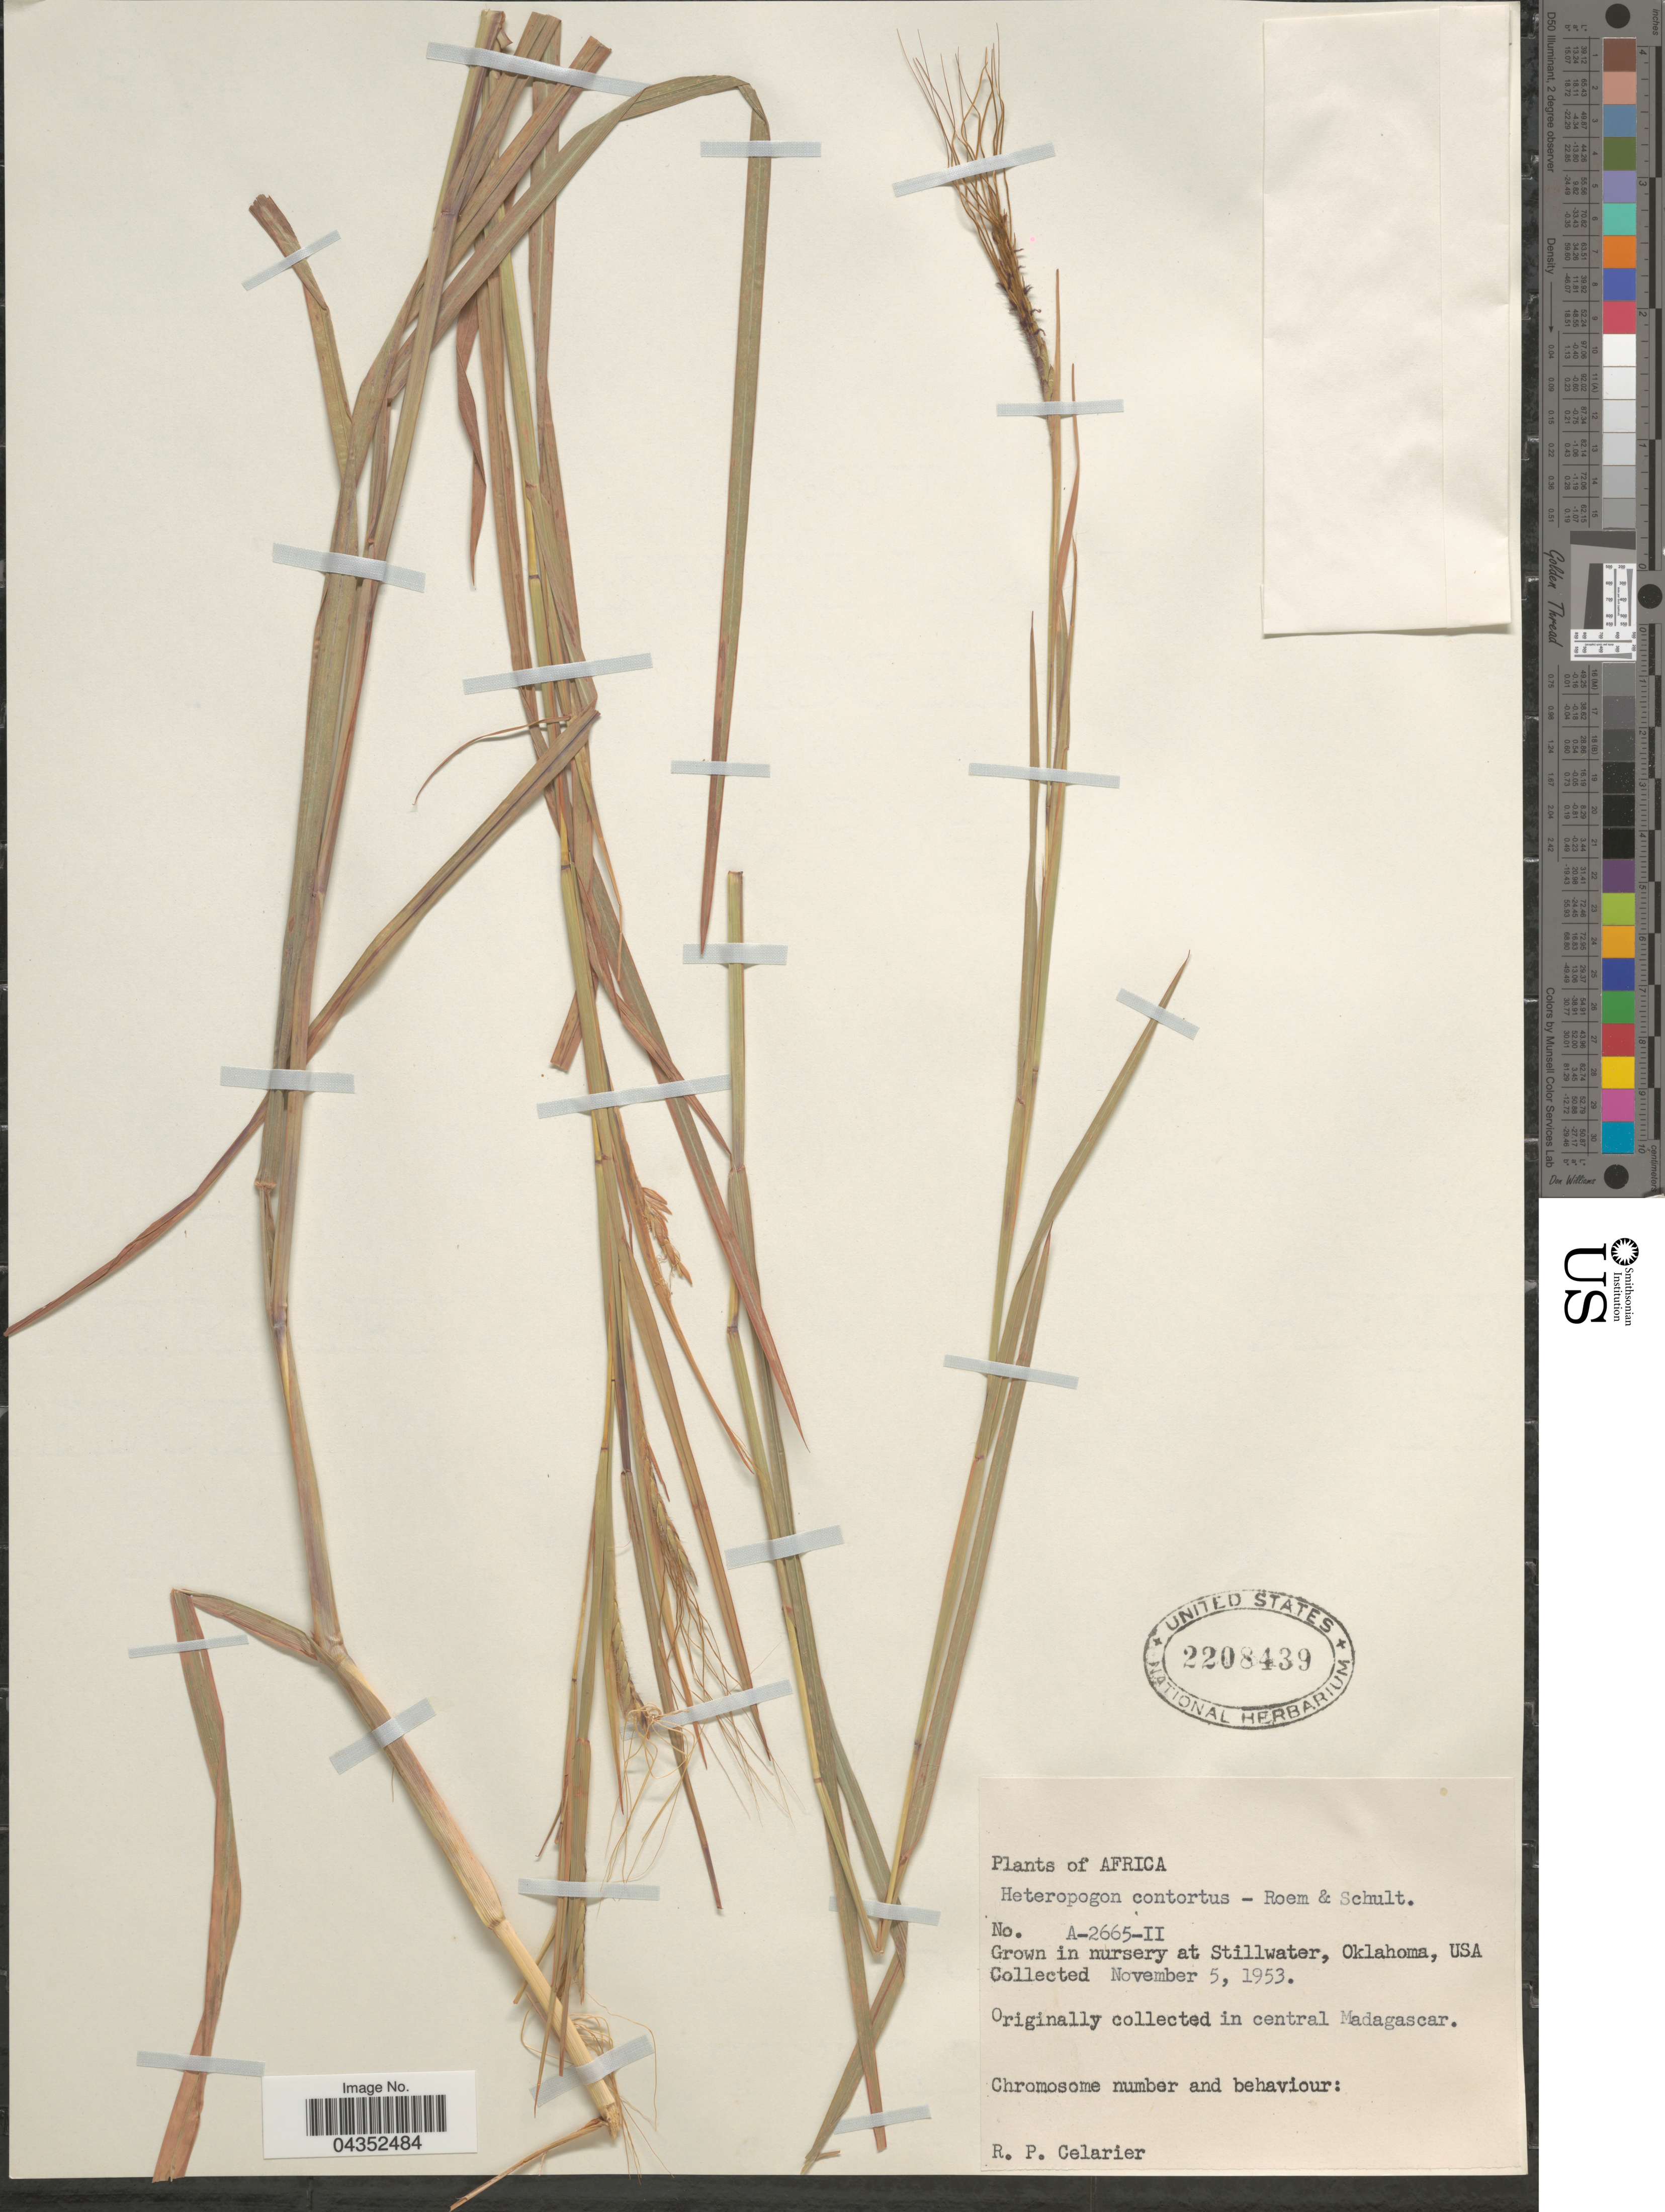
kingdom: Plantae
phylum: Tracheophyta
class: Liliopsida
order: Poales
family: Poaceae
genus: Heteropogon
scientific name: Heteropogon contortus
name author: (L.) P. Beauv. ex Roem. & Schult.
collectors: R. Celarier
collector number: A-2665-II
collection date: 1953-11-05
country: United States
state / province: Oklahoma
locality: Grown in nursery at Stillwater.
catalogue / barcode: US 2208439